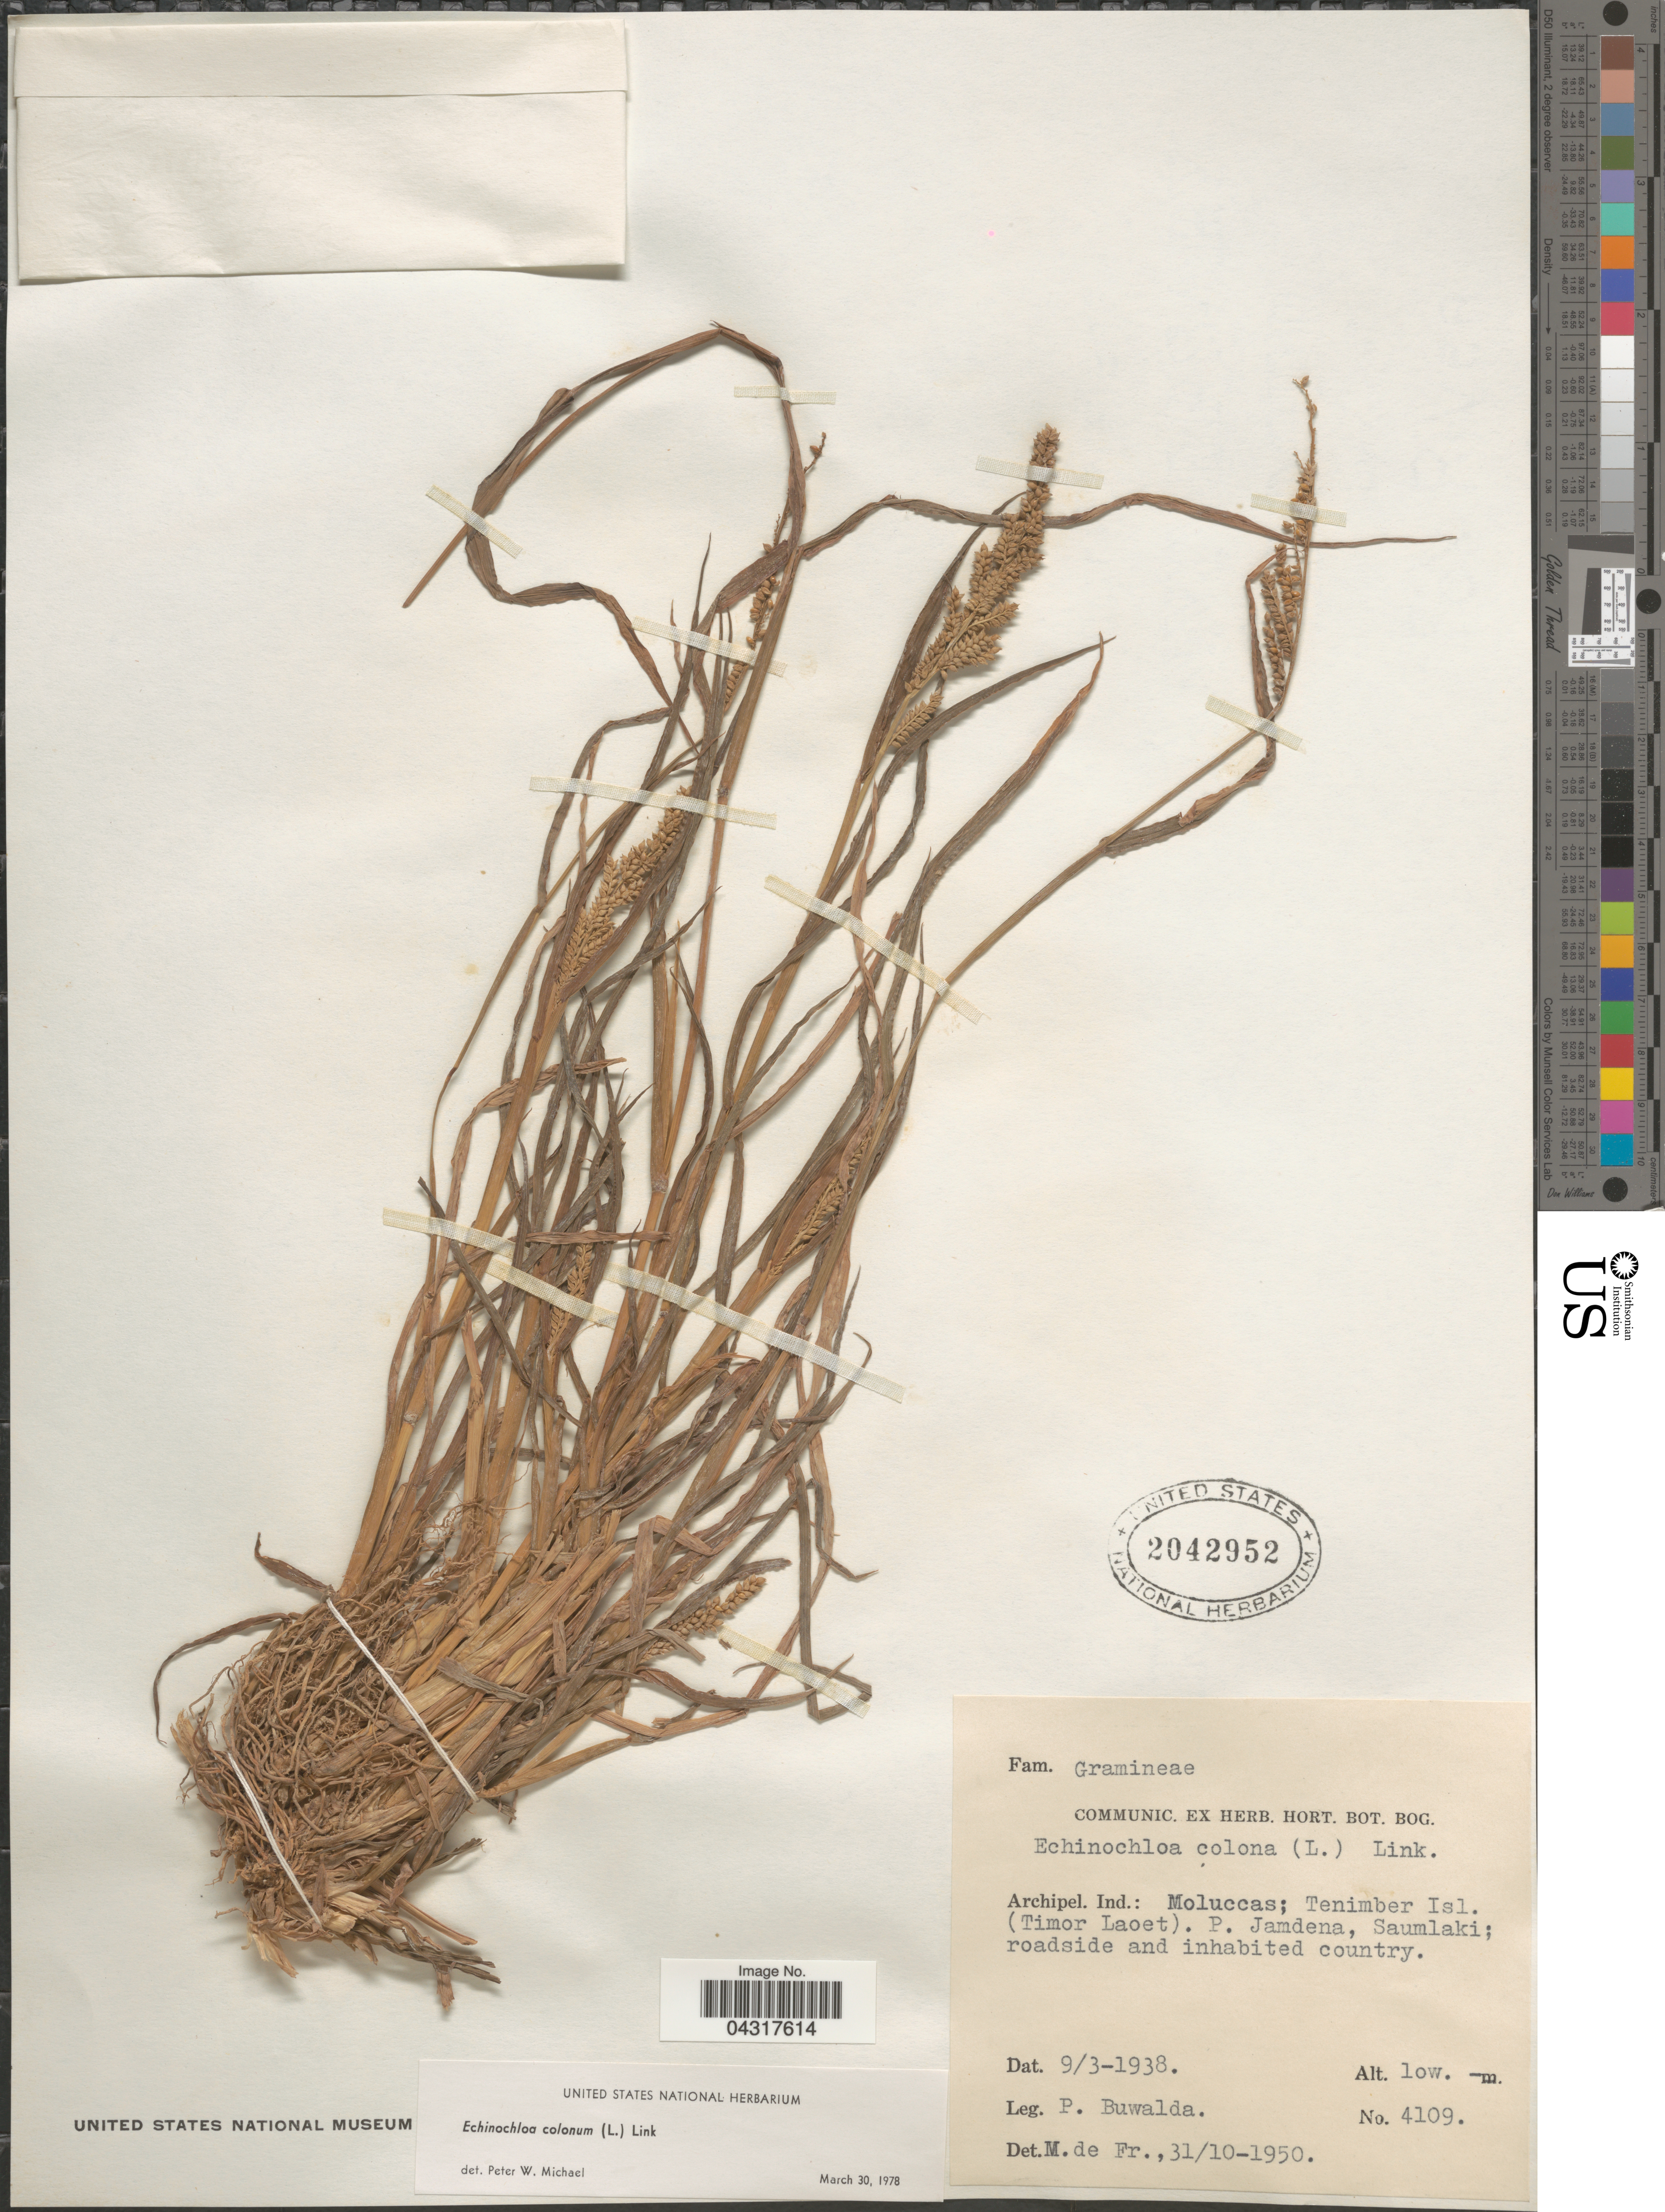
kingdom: Plantae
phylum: Tracheophyta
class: Liliopsida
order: Poales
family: Poaceae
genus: Echinochloa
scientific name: Echinochloa colona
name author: (L.) Link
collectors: P. Buwalda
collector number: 4109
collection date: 1938-03-09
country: Indonesia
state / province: Maluku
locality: Archipel. Ind.: Moluccas; Tenimber Isl. (Timor Laoet). P. Jamdena, Saumlaki.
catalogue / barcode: US 2042952